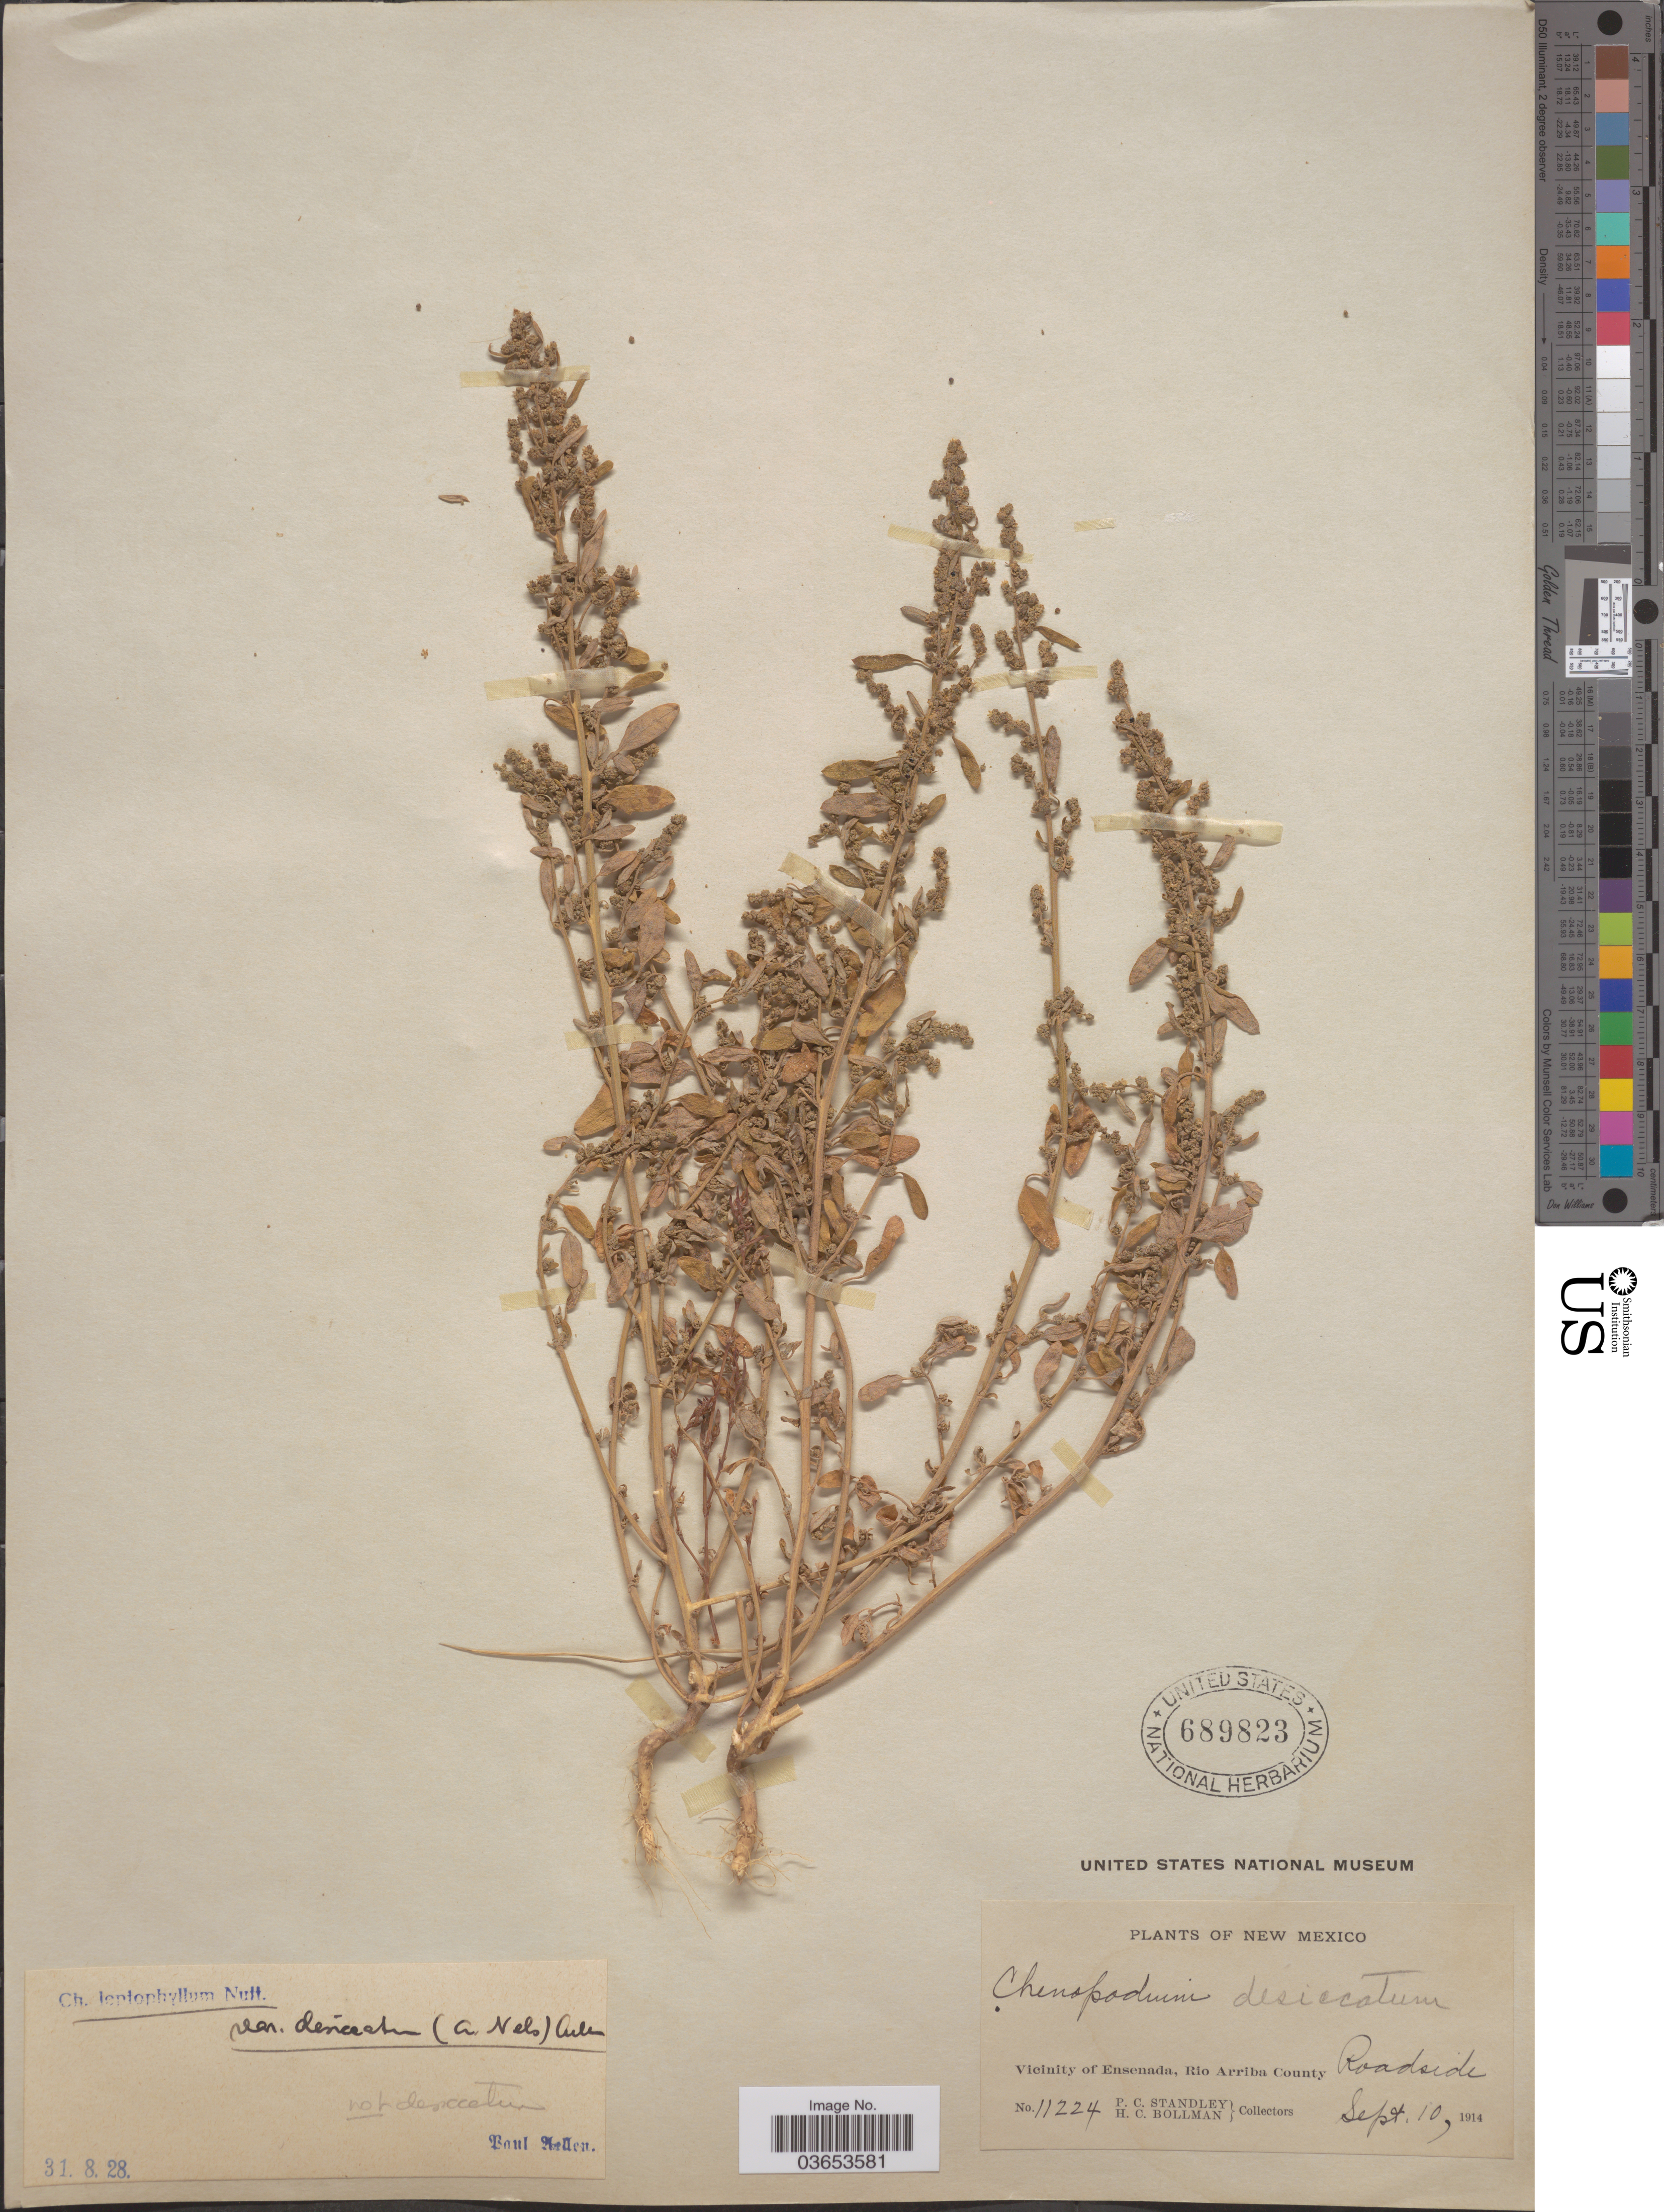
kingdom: Plantae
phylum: Tracheophyta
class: Magnoliopsida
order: Caryophyllales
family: Amaranthaceae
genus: Chenopodium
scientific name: Chenopodium leptophyllum var. desiccatum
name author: (A. Nelson) Aellen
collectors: P. C. Standley & H. C. Bollman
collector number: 11224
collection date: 1914-09-10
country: United States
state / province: New Mexico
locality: Vicinity of Ensenada, Rio Arriba County.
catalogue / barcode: US 689823